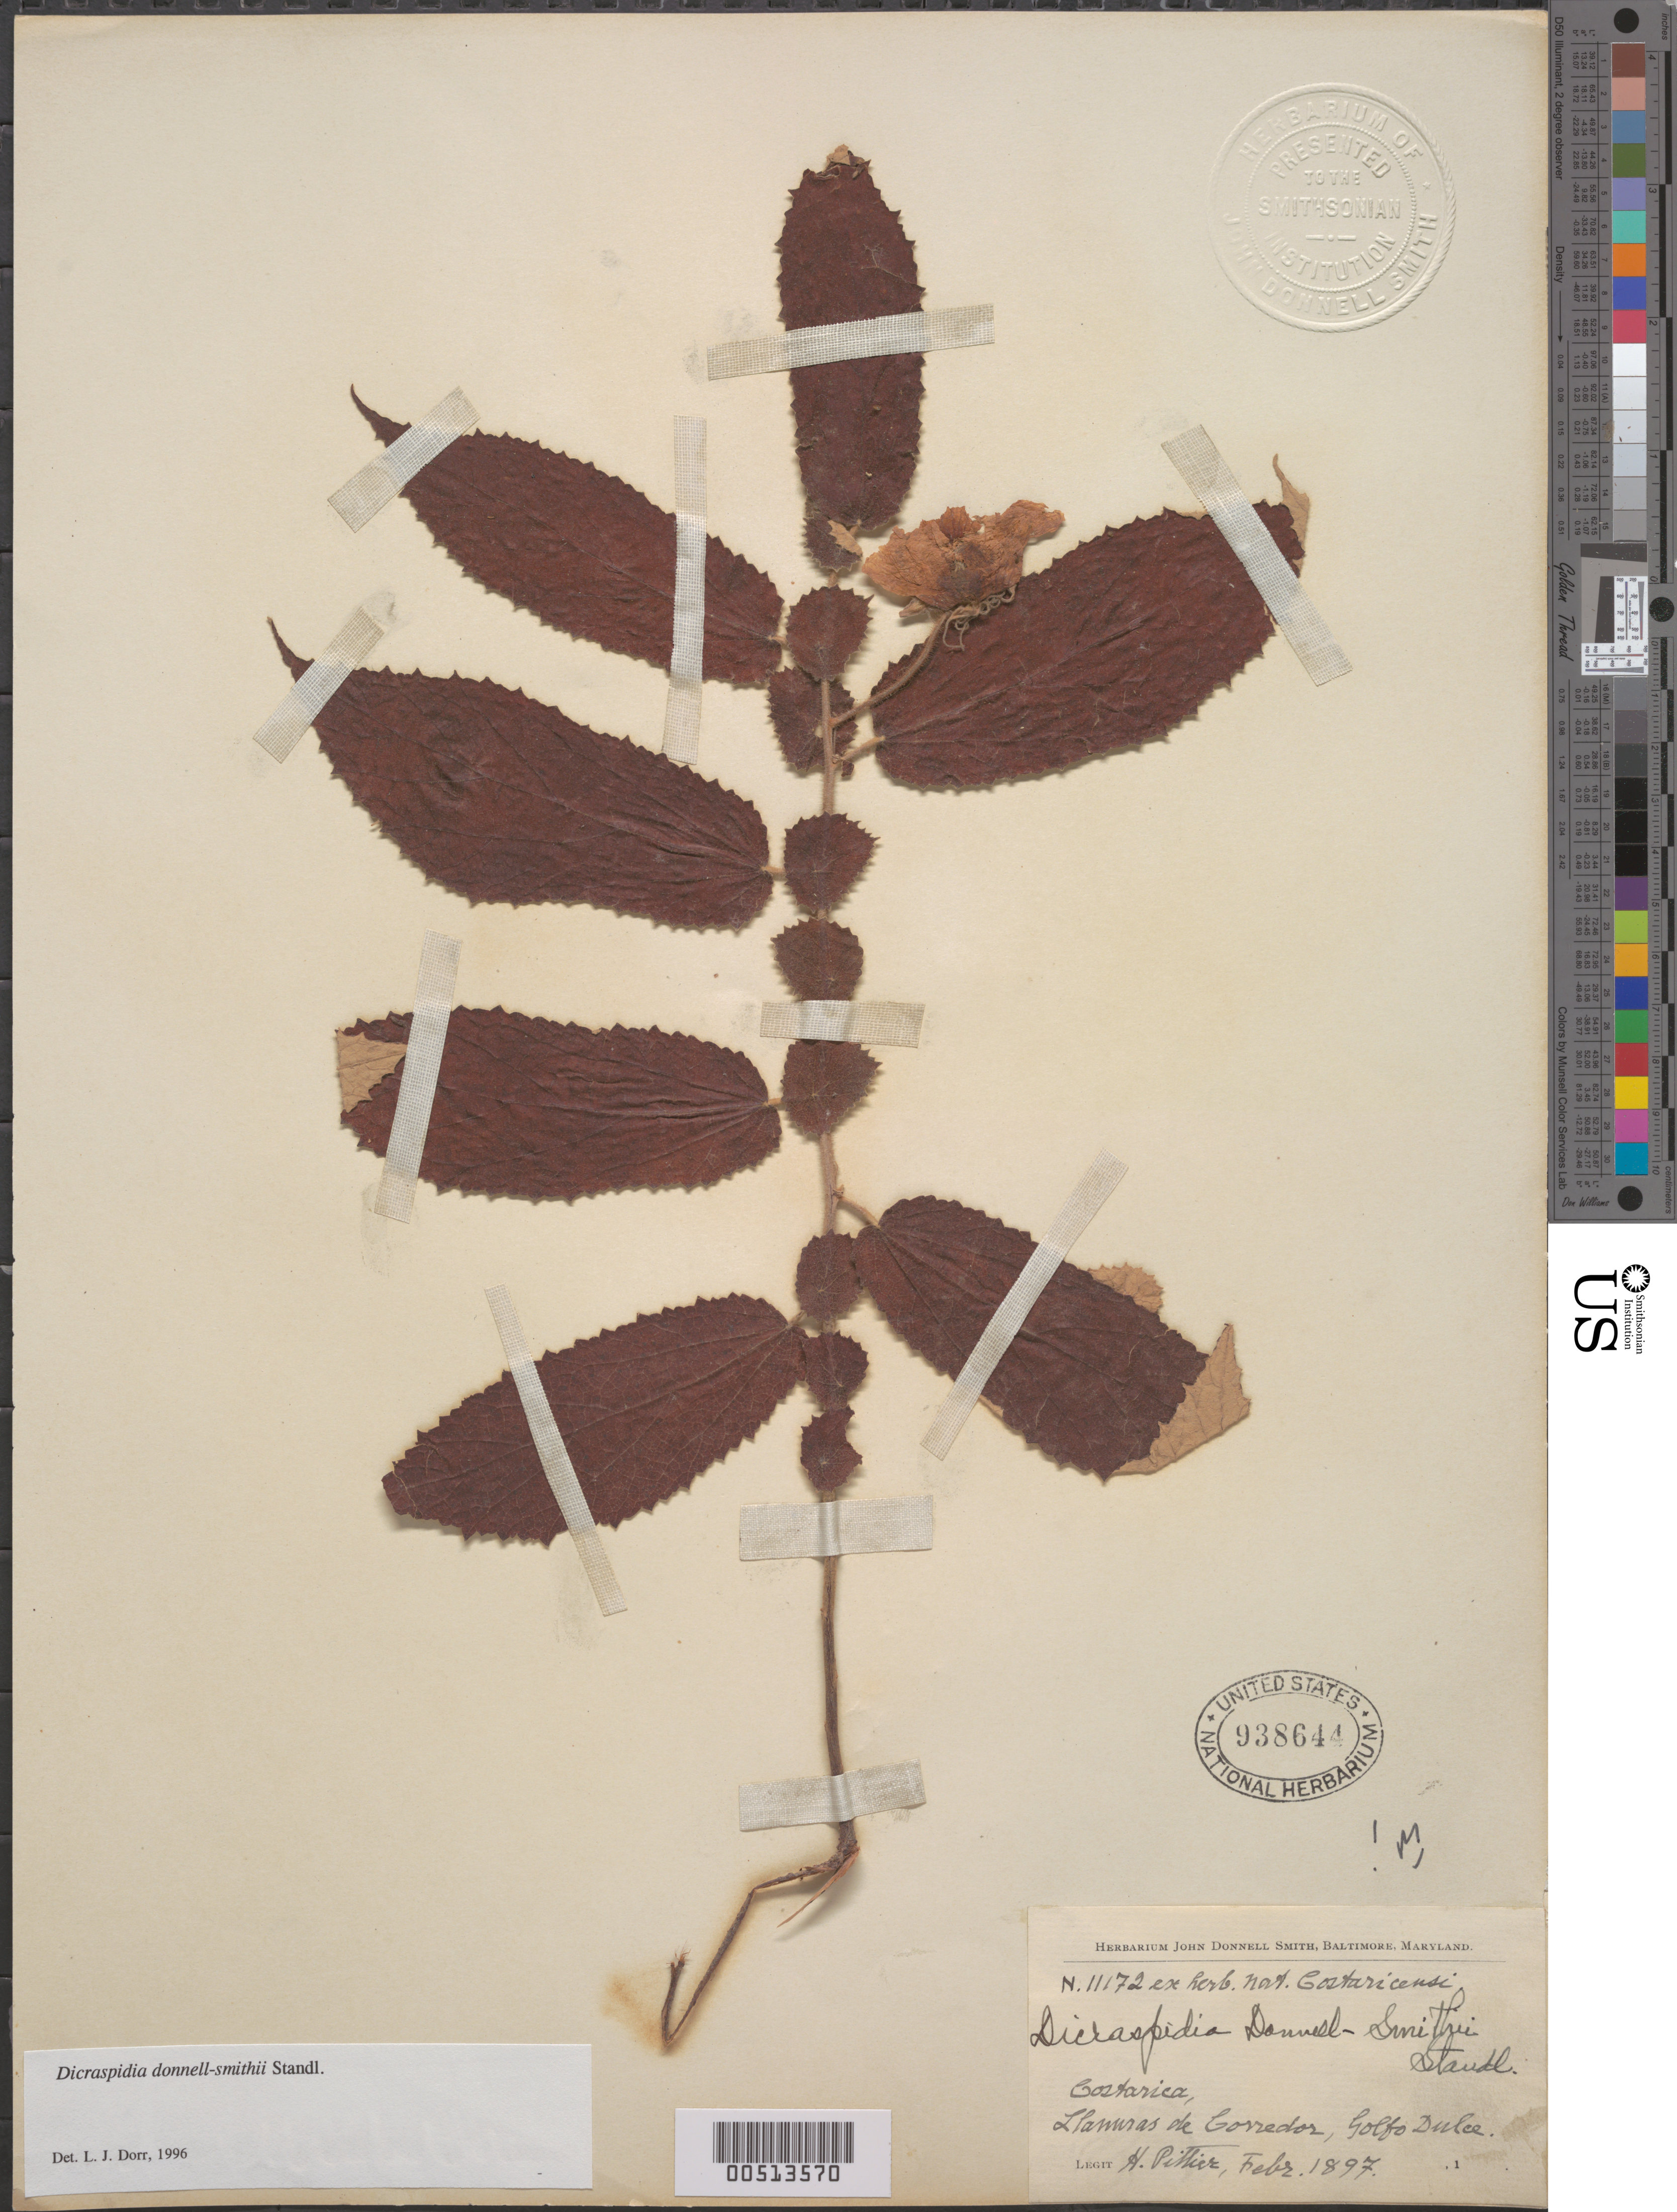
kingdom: Plantae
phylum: Tracheophyta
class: Magnoliopsida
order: Malvales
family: Muntingiaceae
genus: Dicraspidia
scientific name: Dicraspidia donnell-smithii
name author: Standl.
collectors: H. F. Pittier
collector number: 11172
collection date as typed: Feb 1897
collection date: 1897-02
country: Costa Rica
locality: Llanuras de Corredor, Golfo Dulce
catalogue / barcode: US 938644